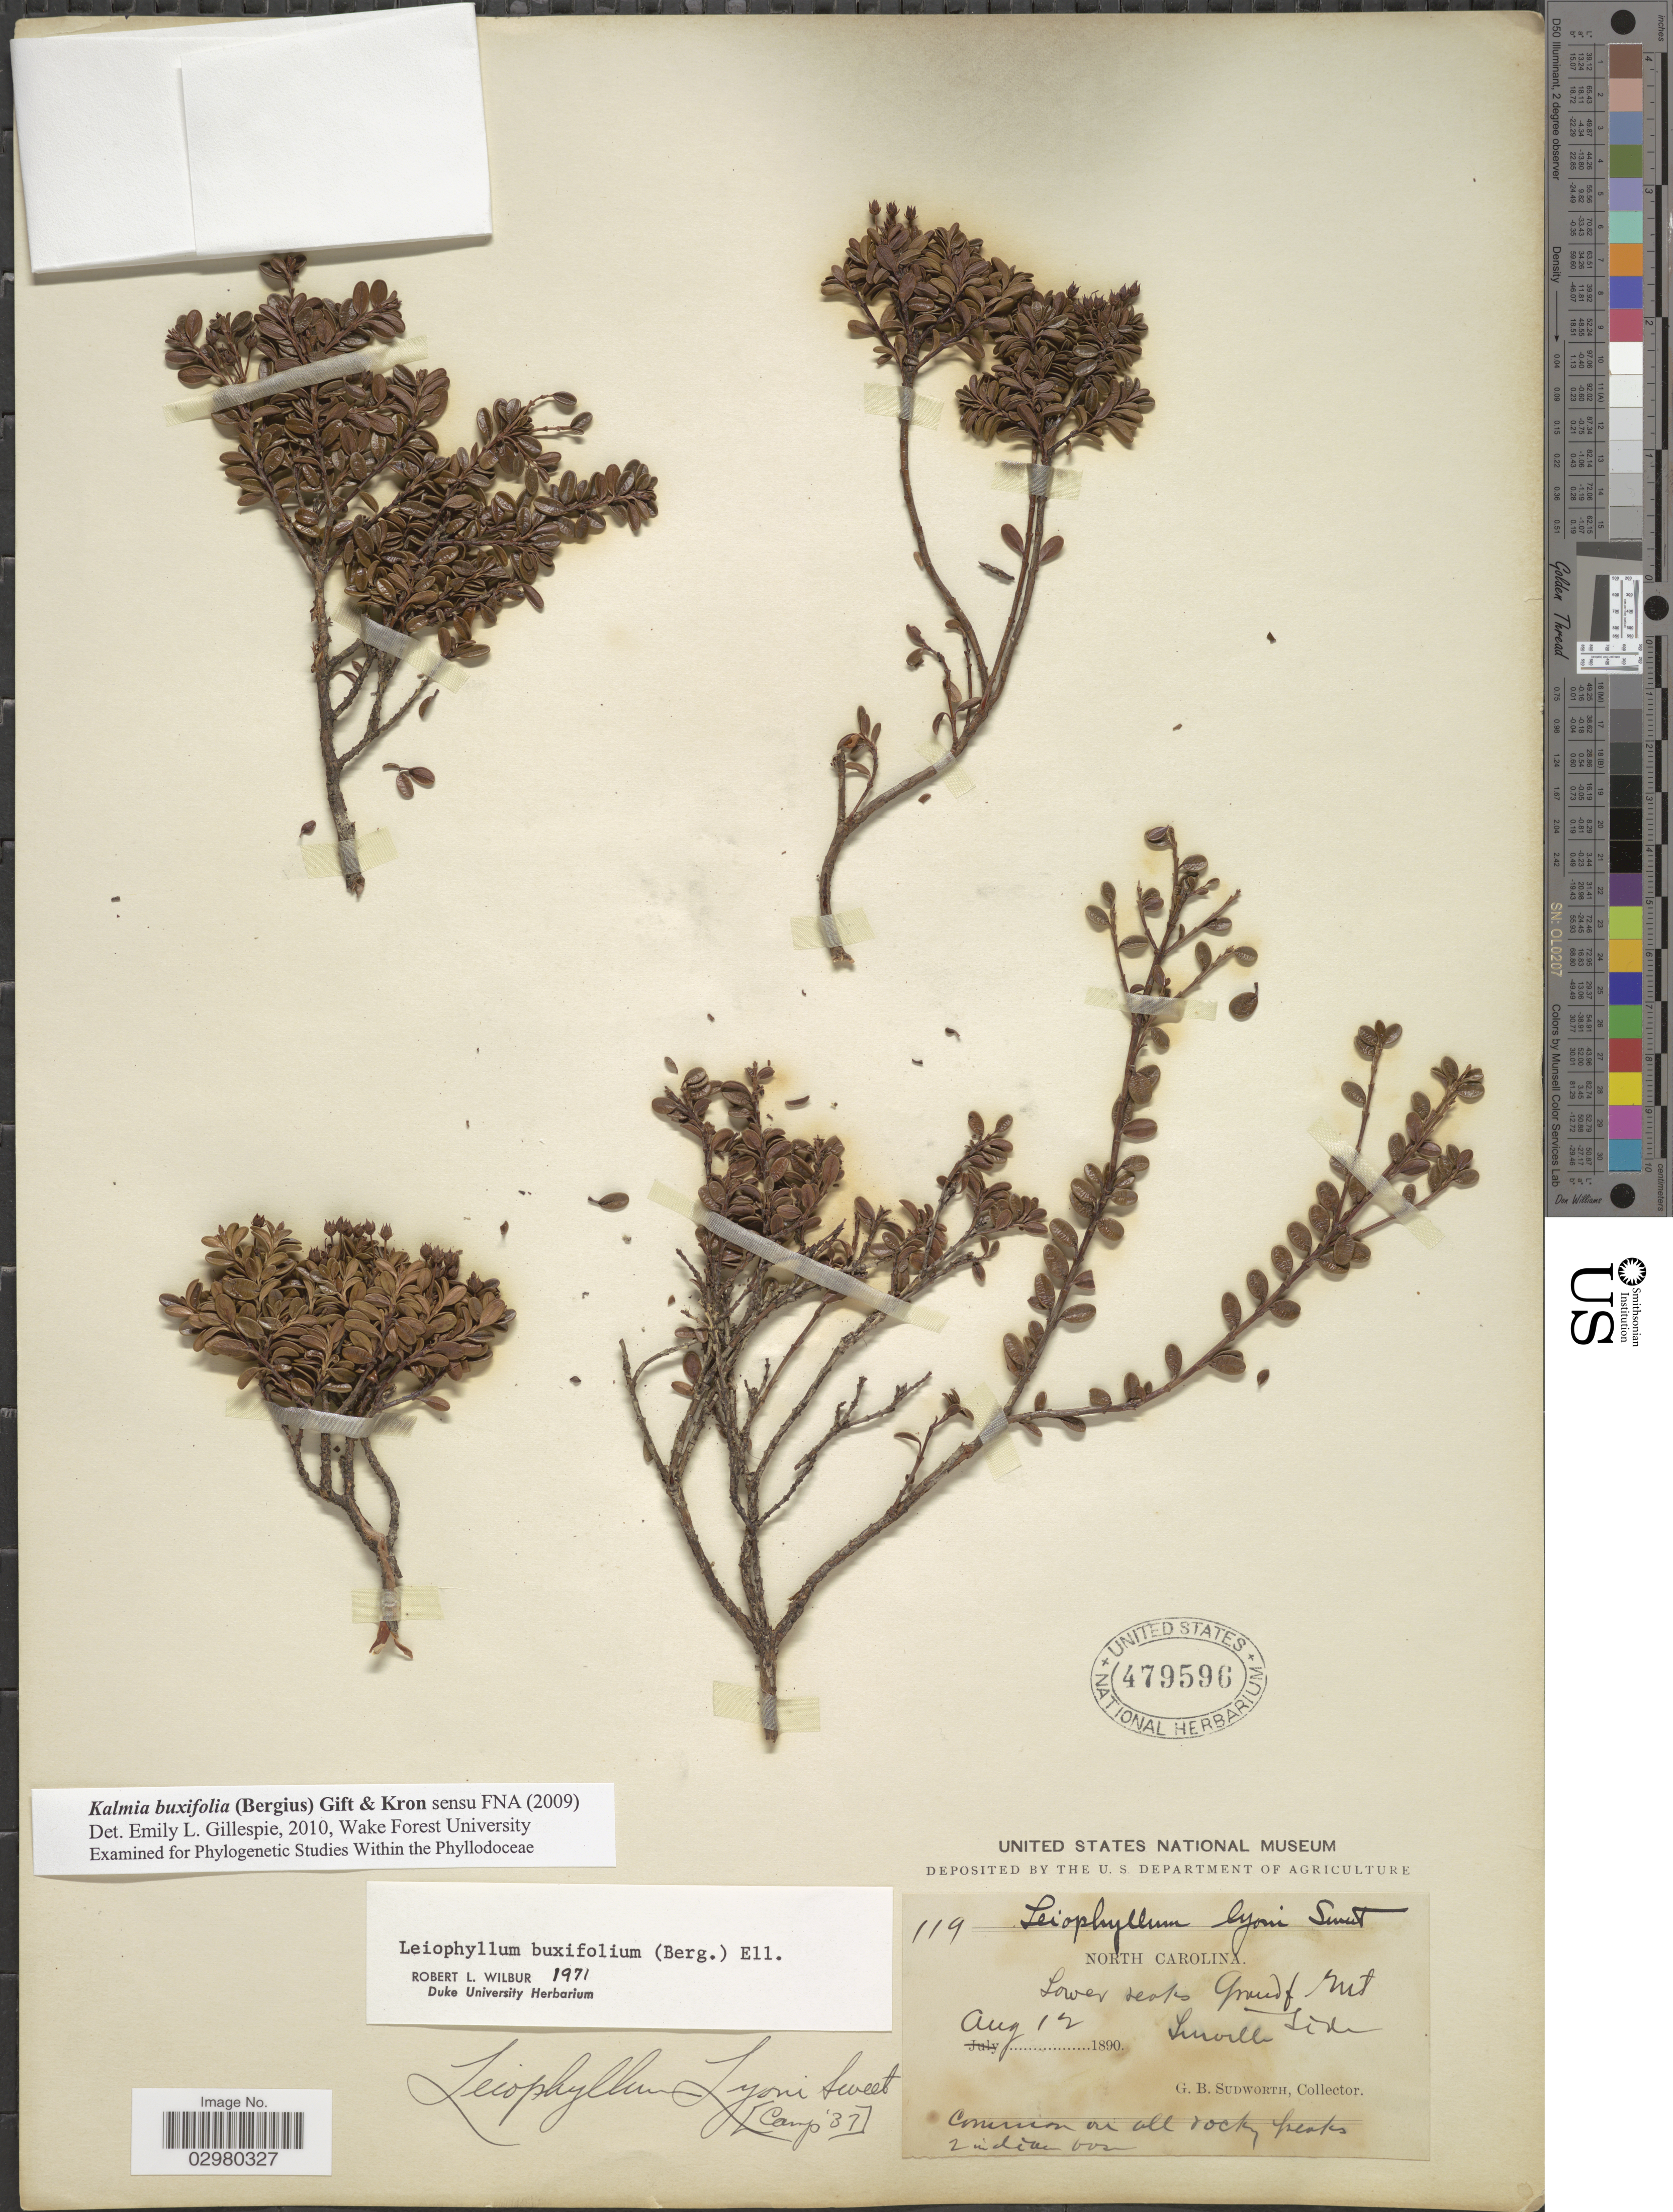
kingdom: Plantae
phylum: Tracheophyta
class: Magnoliopsida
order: Ericales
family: Ericaceae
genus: Leiophyllum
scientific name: Leiophyllum buxifolium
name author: (Bergius) Elliott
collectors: G. B. Sudworth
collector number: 119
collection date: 1890-08-12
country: United States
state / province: North Carolina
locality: Lower peaks Grandf Mt. Linville side.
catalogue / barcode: US 479596